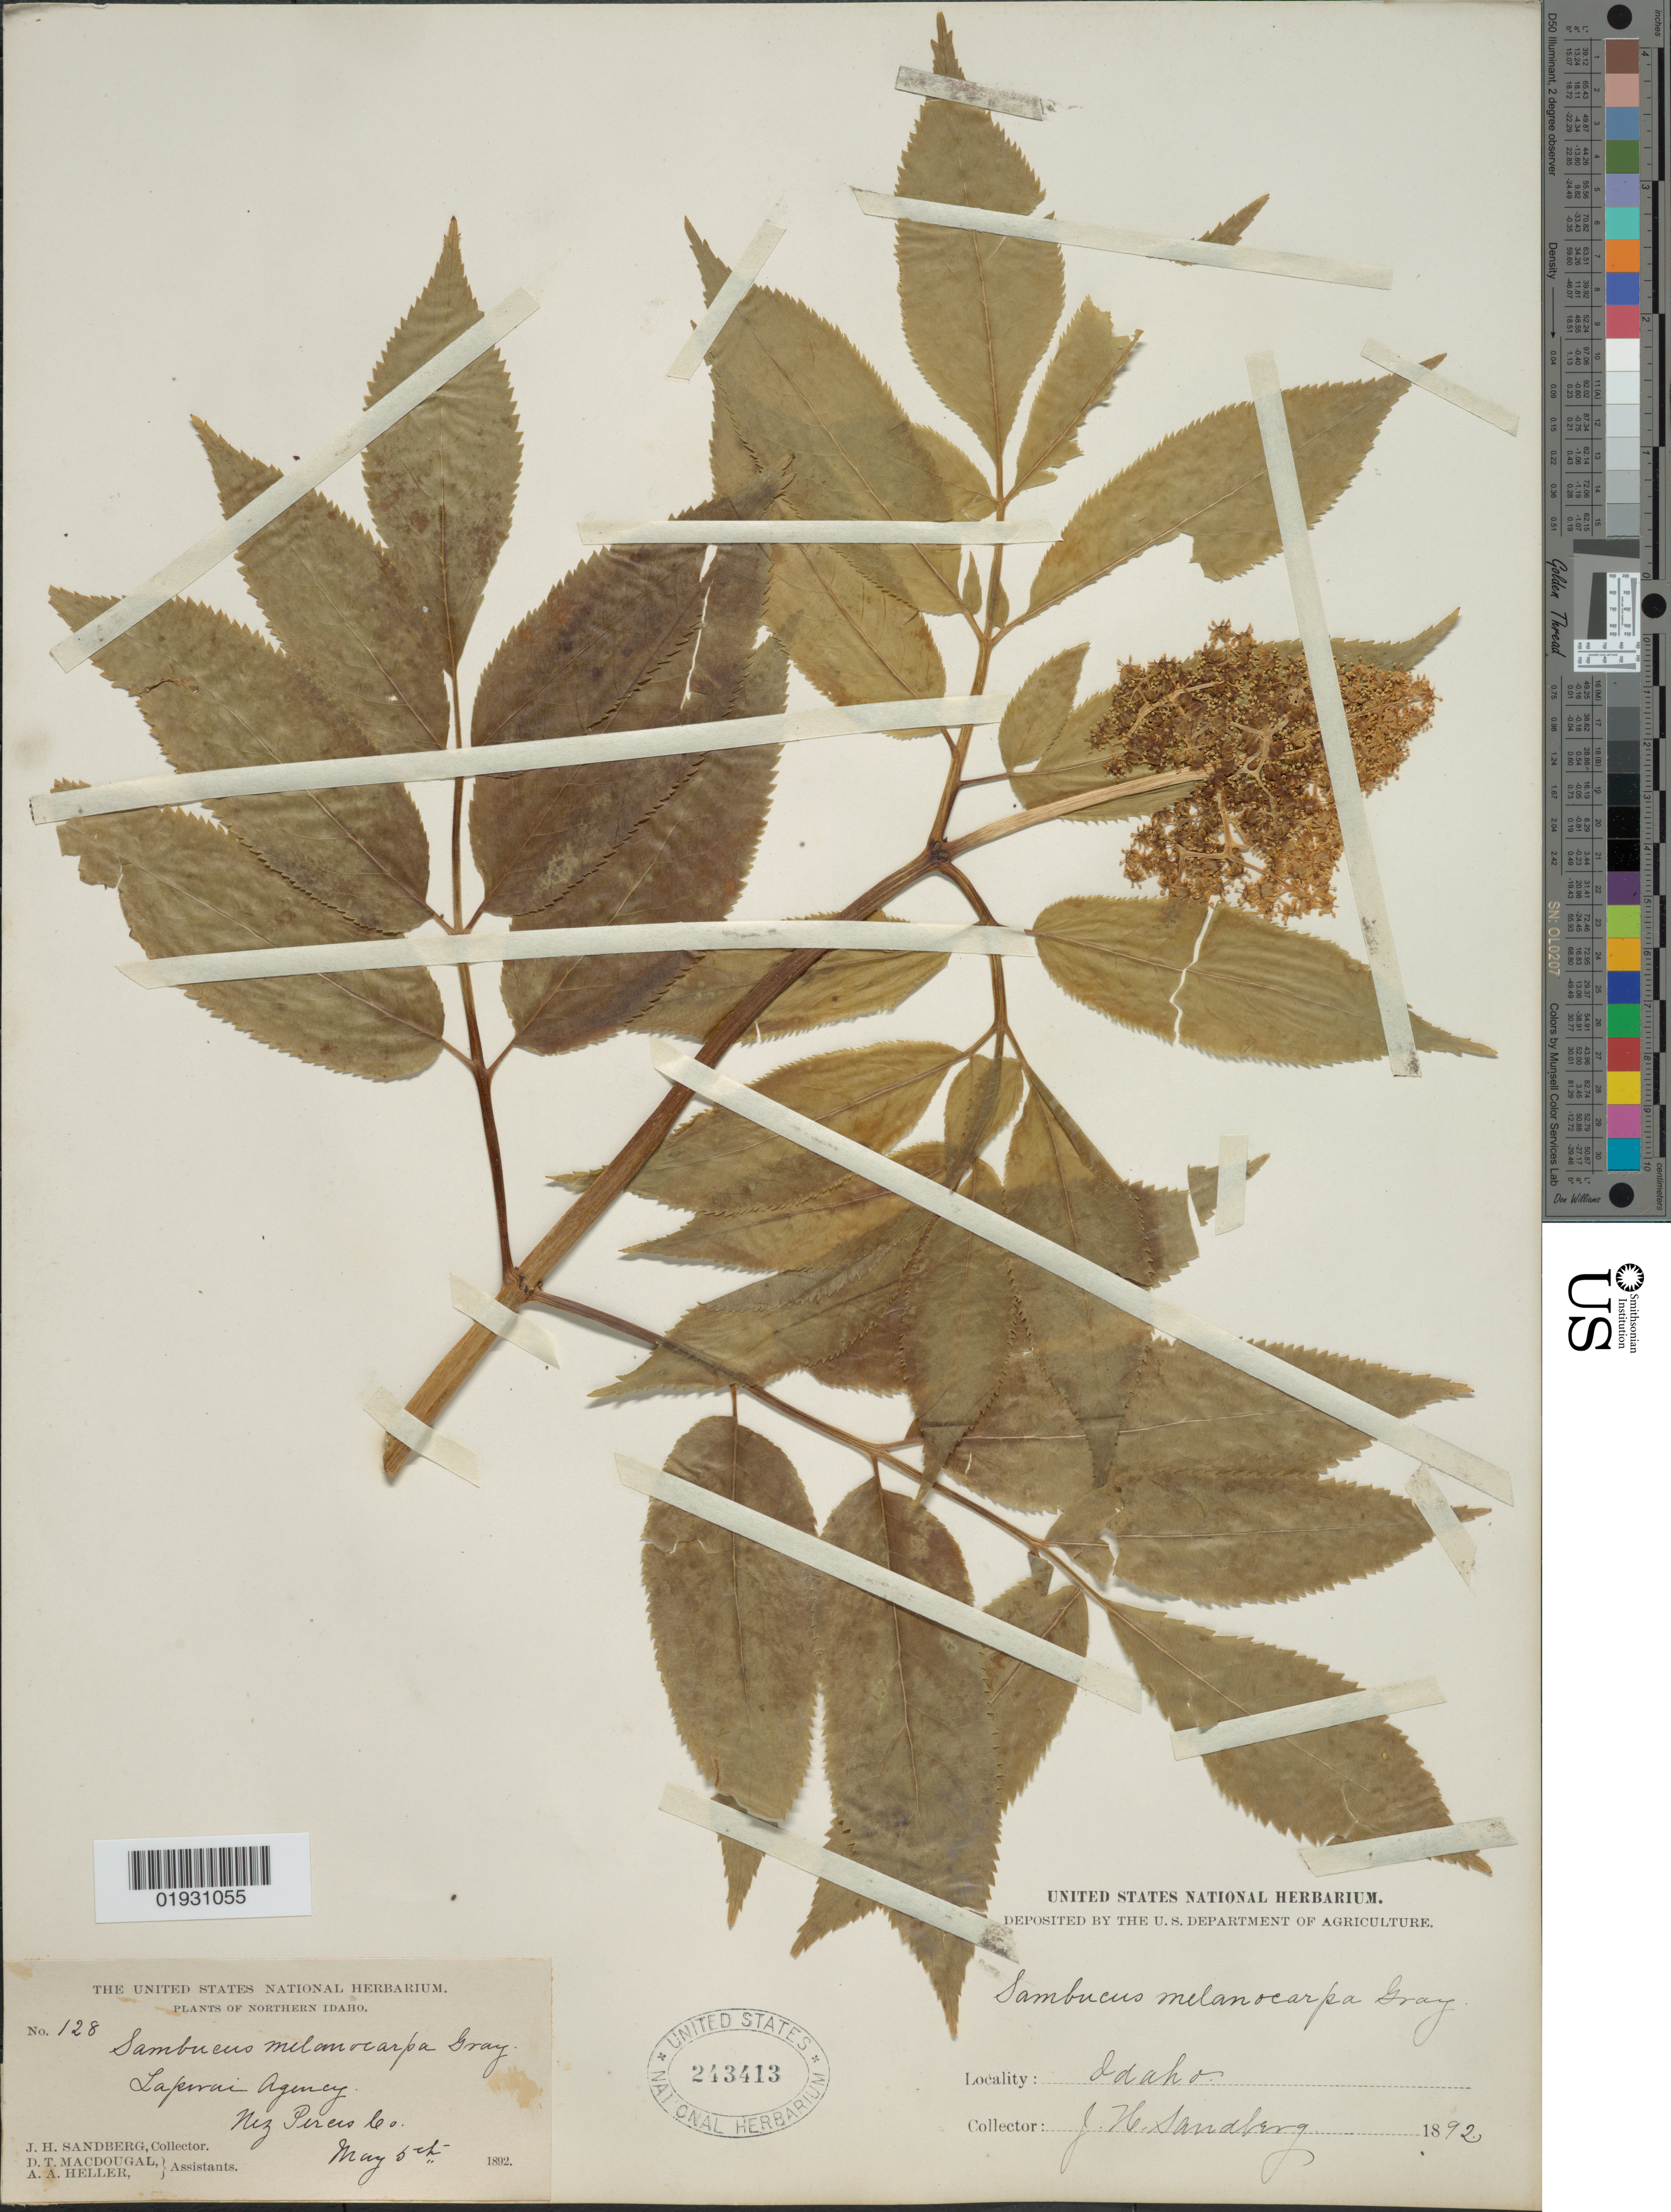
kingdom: Plantae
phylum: Tracheophyta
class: Magnoliopsida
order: Dipsacales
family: Viburnaceae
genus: Sambucus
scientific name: Sambucus melanocarpa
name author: A. Gray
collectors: J. H. Sandberg, D. T. MacDougal & A. A. Heller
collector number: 128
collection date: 1892-05-05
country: United States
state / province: Idaho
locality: Northern Idaho. Lapwai Agency. Nez Perces Co.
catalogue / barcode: US 243413